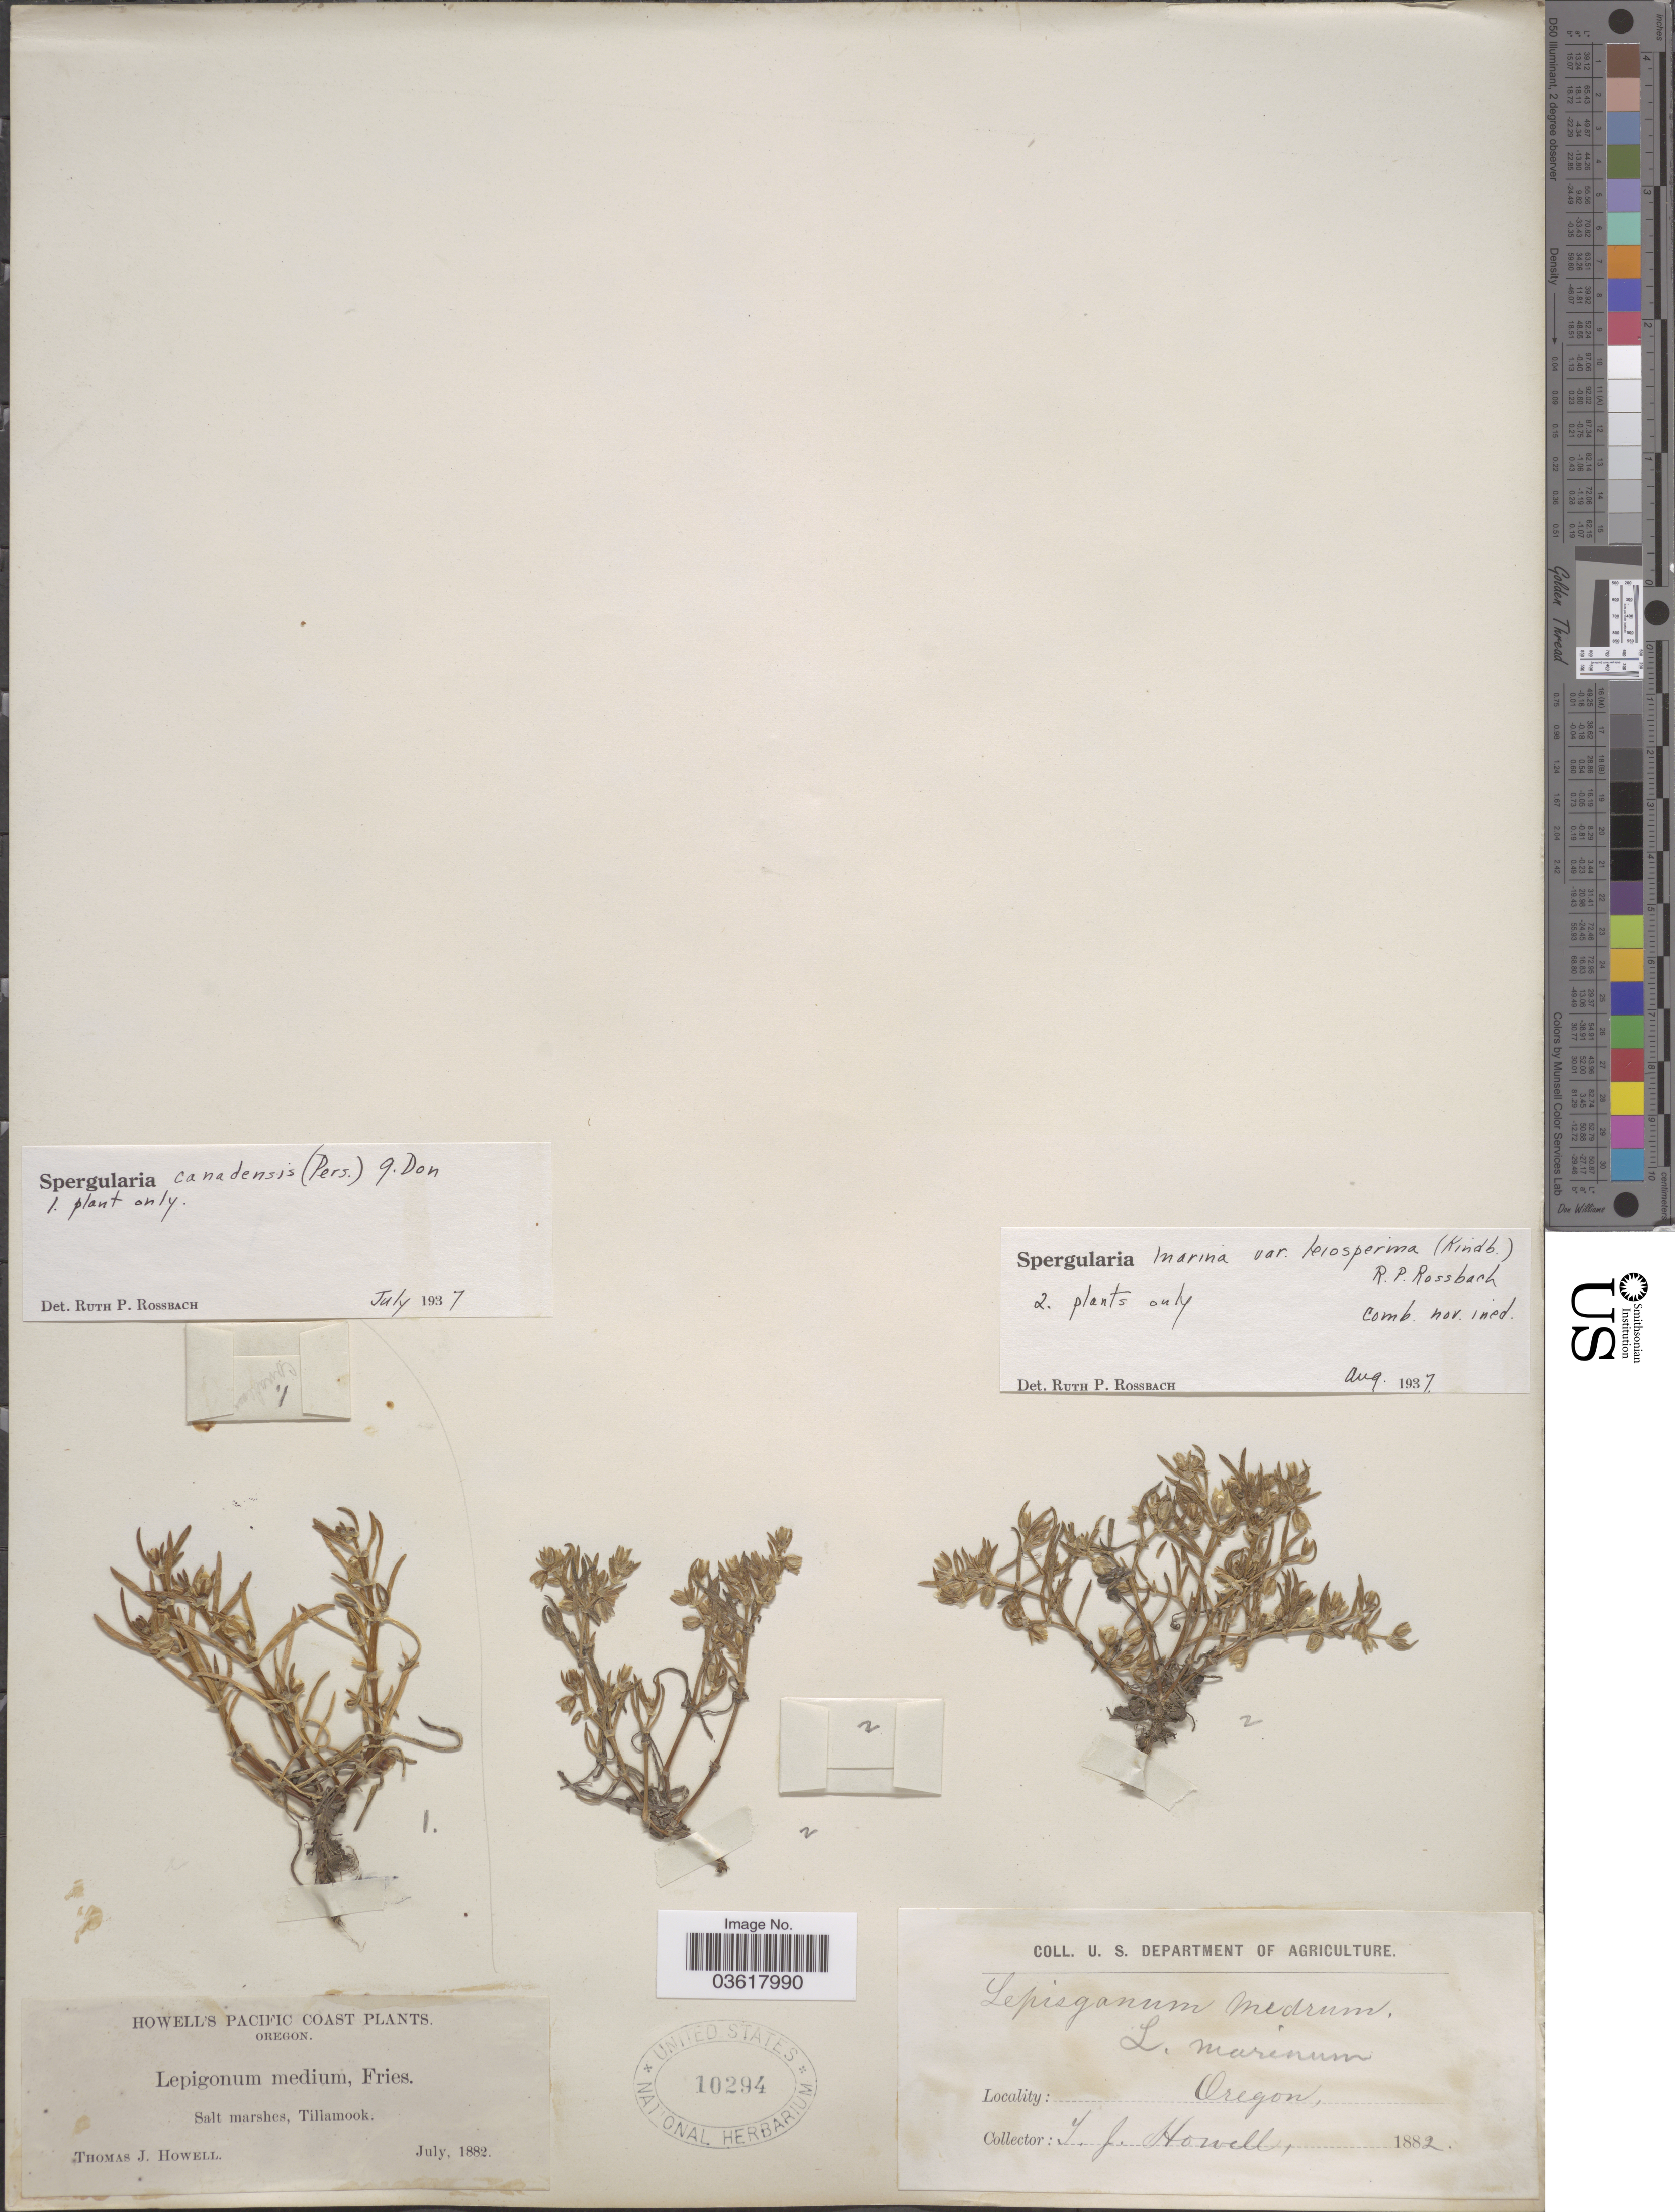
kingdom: Plantae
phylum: Tracheophyta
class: Magnoliopsida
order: Caryophyllales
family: Caryophyllaceae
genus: Spergularia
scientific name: Spergularia canadensis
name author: (Pers.) G. Don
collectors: T. J. Howell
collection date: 1882-07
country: United States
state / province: Oregon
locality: Pacific Coast. Tillamook.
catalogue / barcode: US 10294